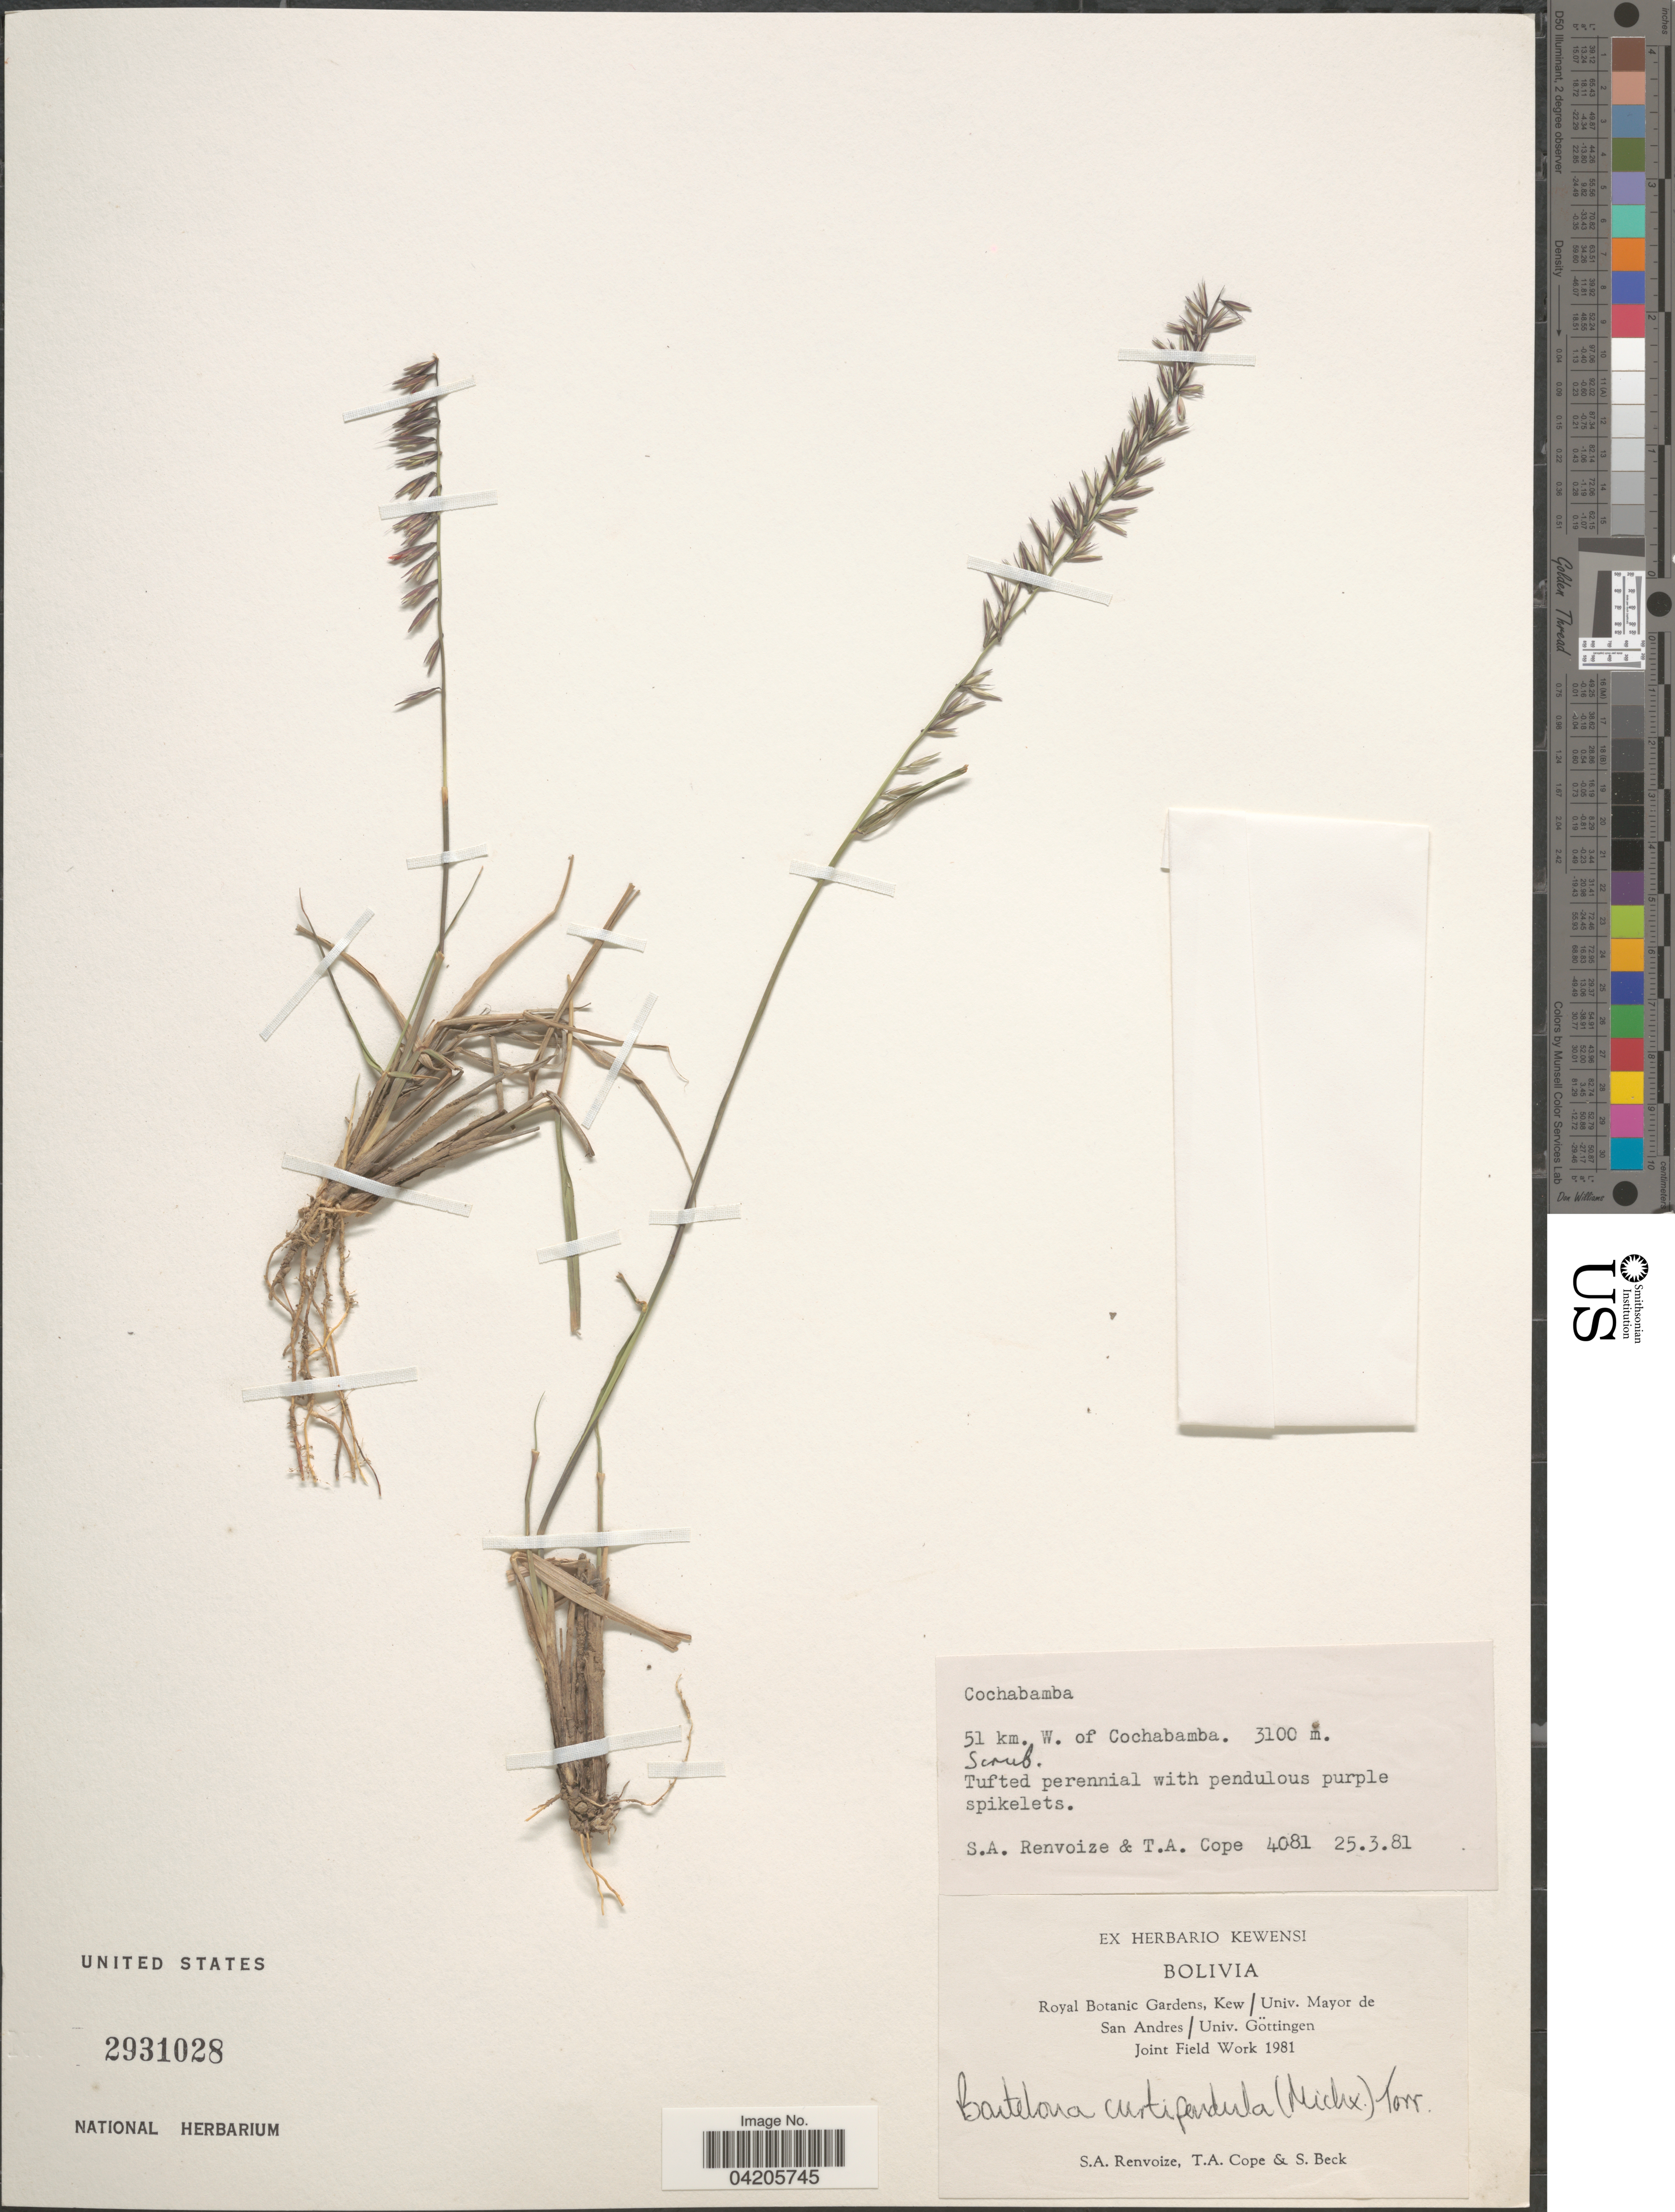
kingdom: Plantae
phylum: Tracheophyta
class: Liliopsida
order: Poales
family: Poaceae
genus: Bouteloua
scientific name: Bouteloua curtipendula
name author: (Michx.) Torr.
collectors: S. A. Renvoize, T. A. Cope & S. G. Beck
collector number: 4081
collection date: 1981-03-25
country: Bolivia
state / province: Cochabamba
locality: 51 km. W. of Cochamba. Royal Botanic Gardens, Kew / Univ. Mayor de San Andres / Univ. Göttingen Joint Field Work 1981.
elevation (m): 3100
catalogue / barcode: US 2931028